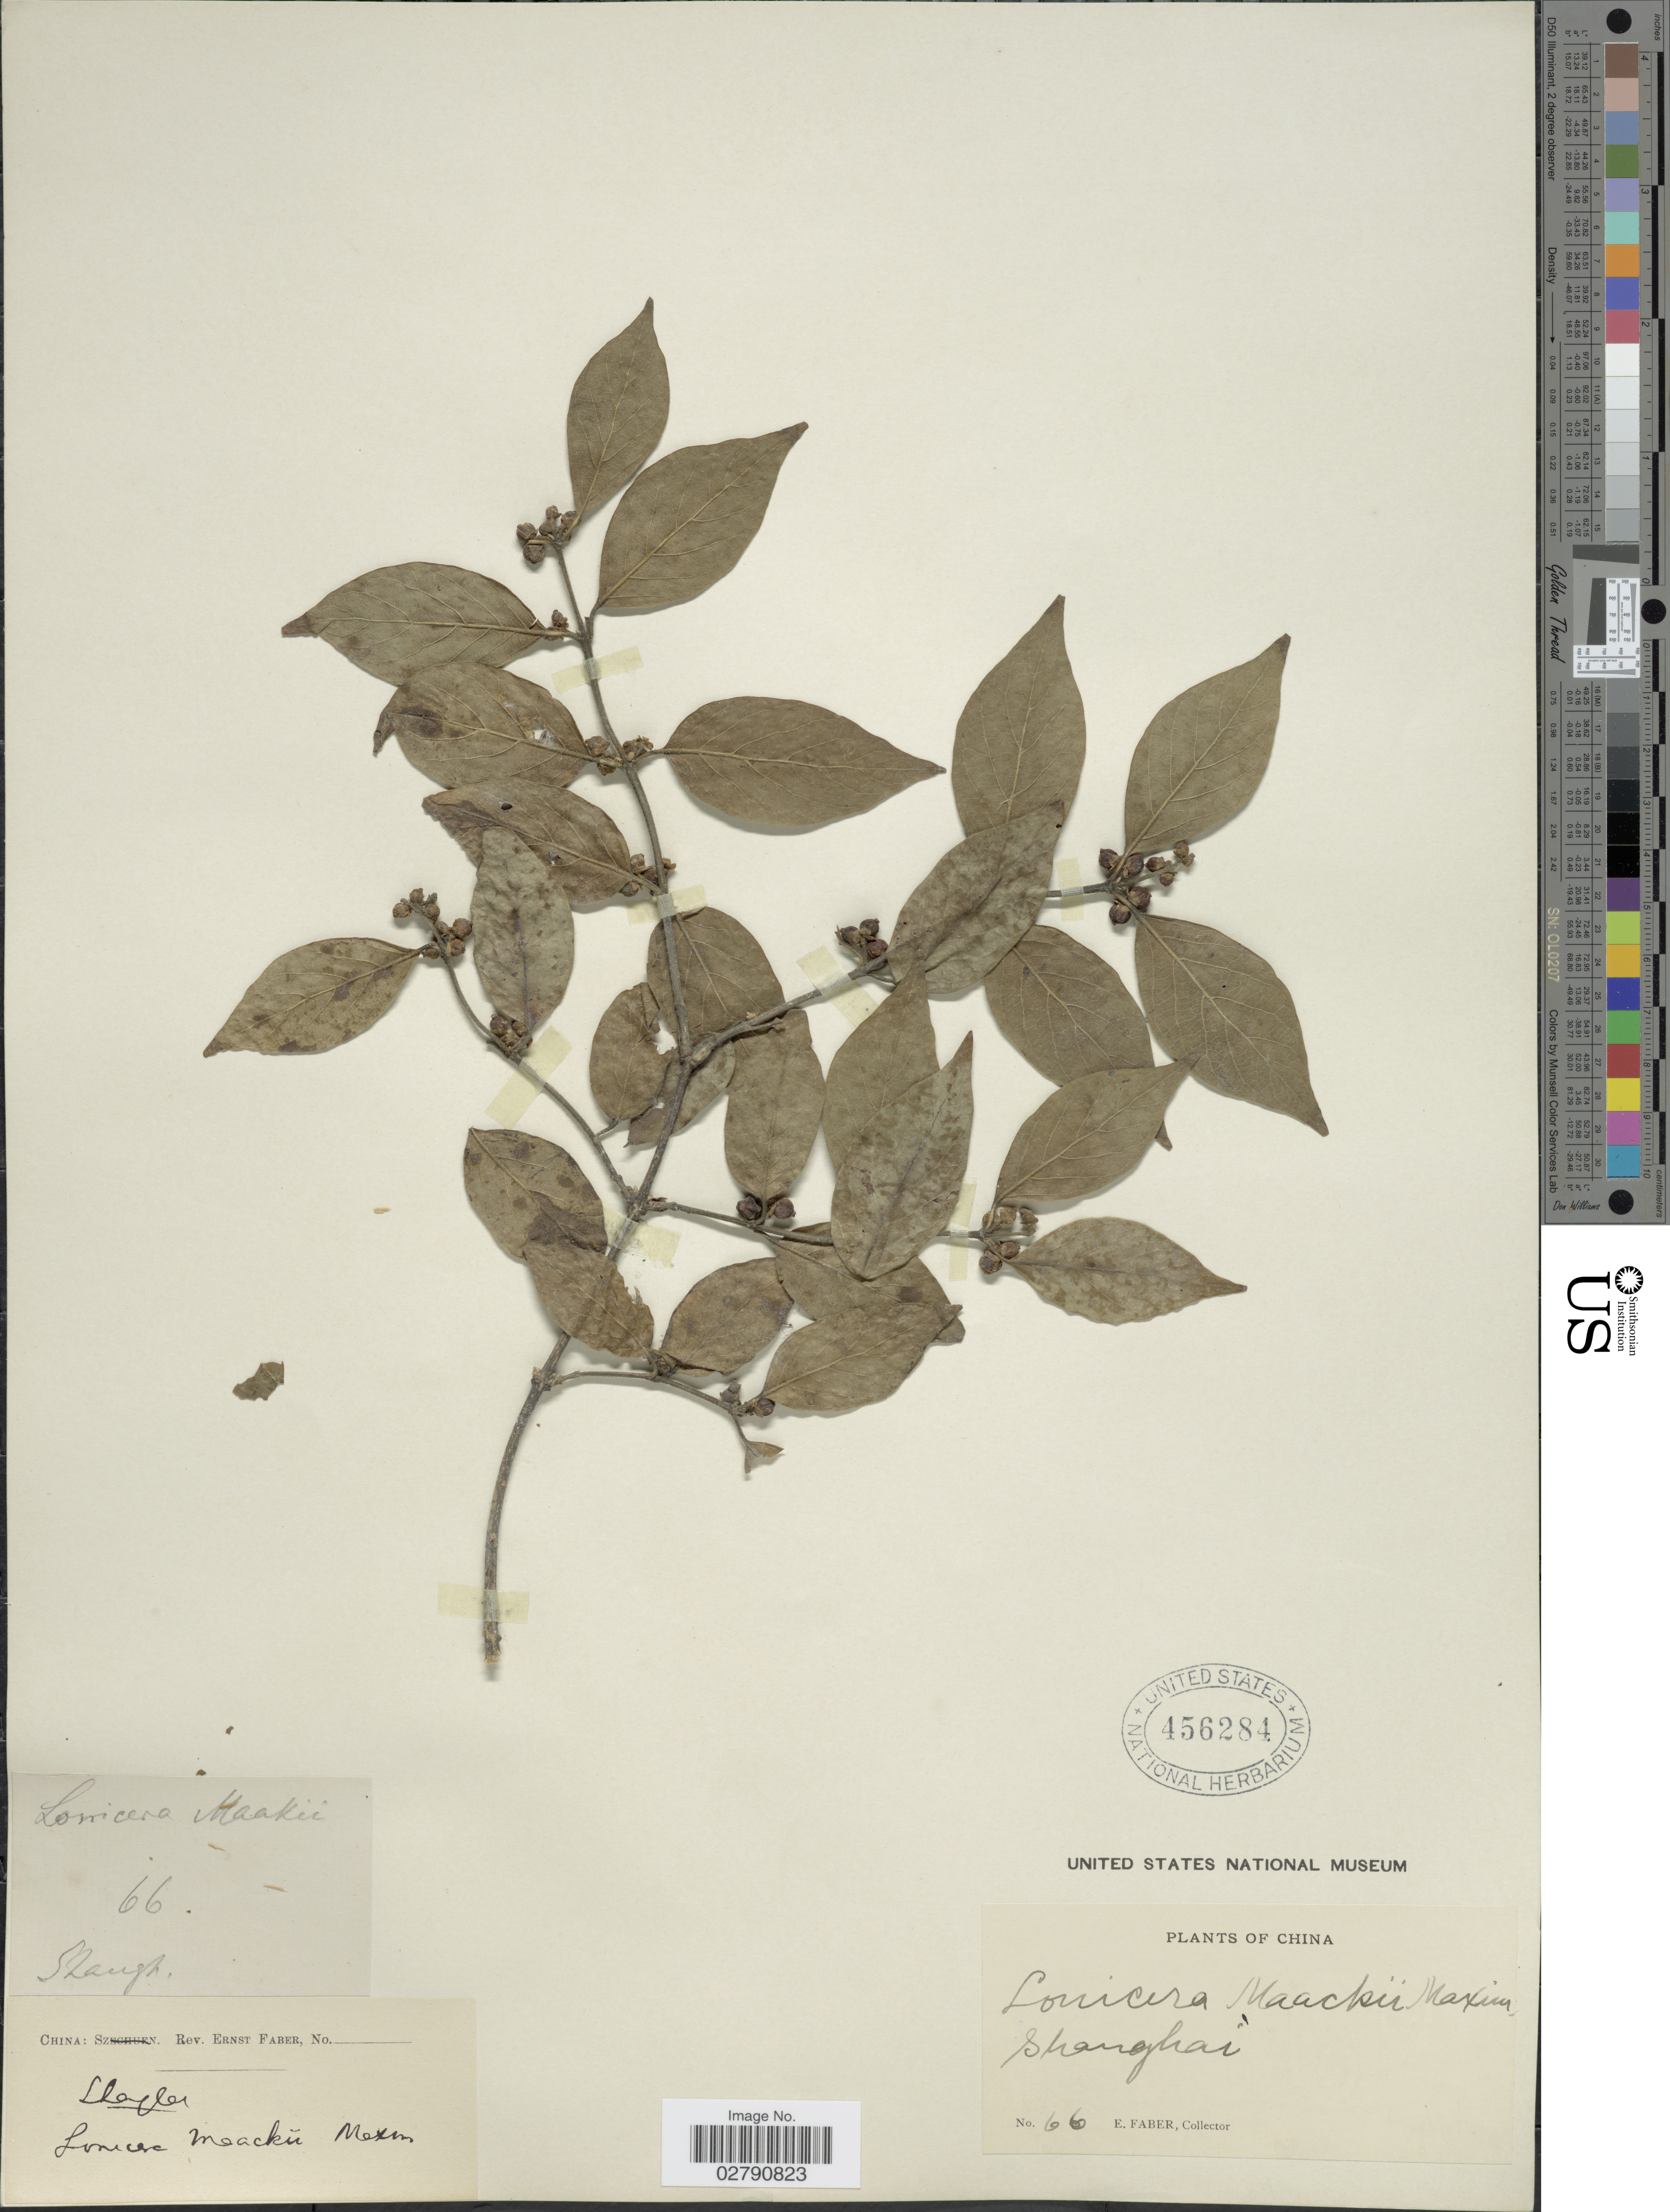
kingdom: Plantae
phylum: Tracheophyta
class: Magnoliopsida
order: Dipsacales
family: Caprifoliaceae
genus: Lonicera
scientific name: Lonicera maackii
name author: (Rupr.) Maxim.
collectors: E. Faber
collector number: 66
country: China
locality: Shanghai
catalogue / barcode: US 456284